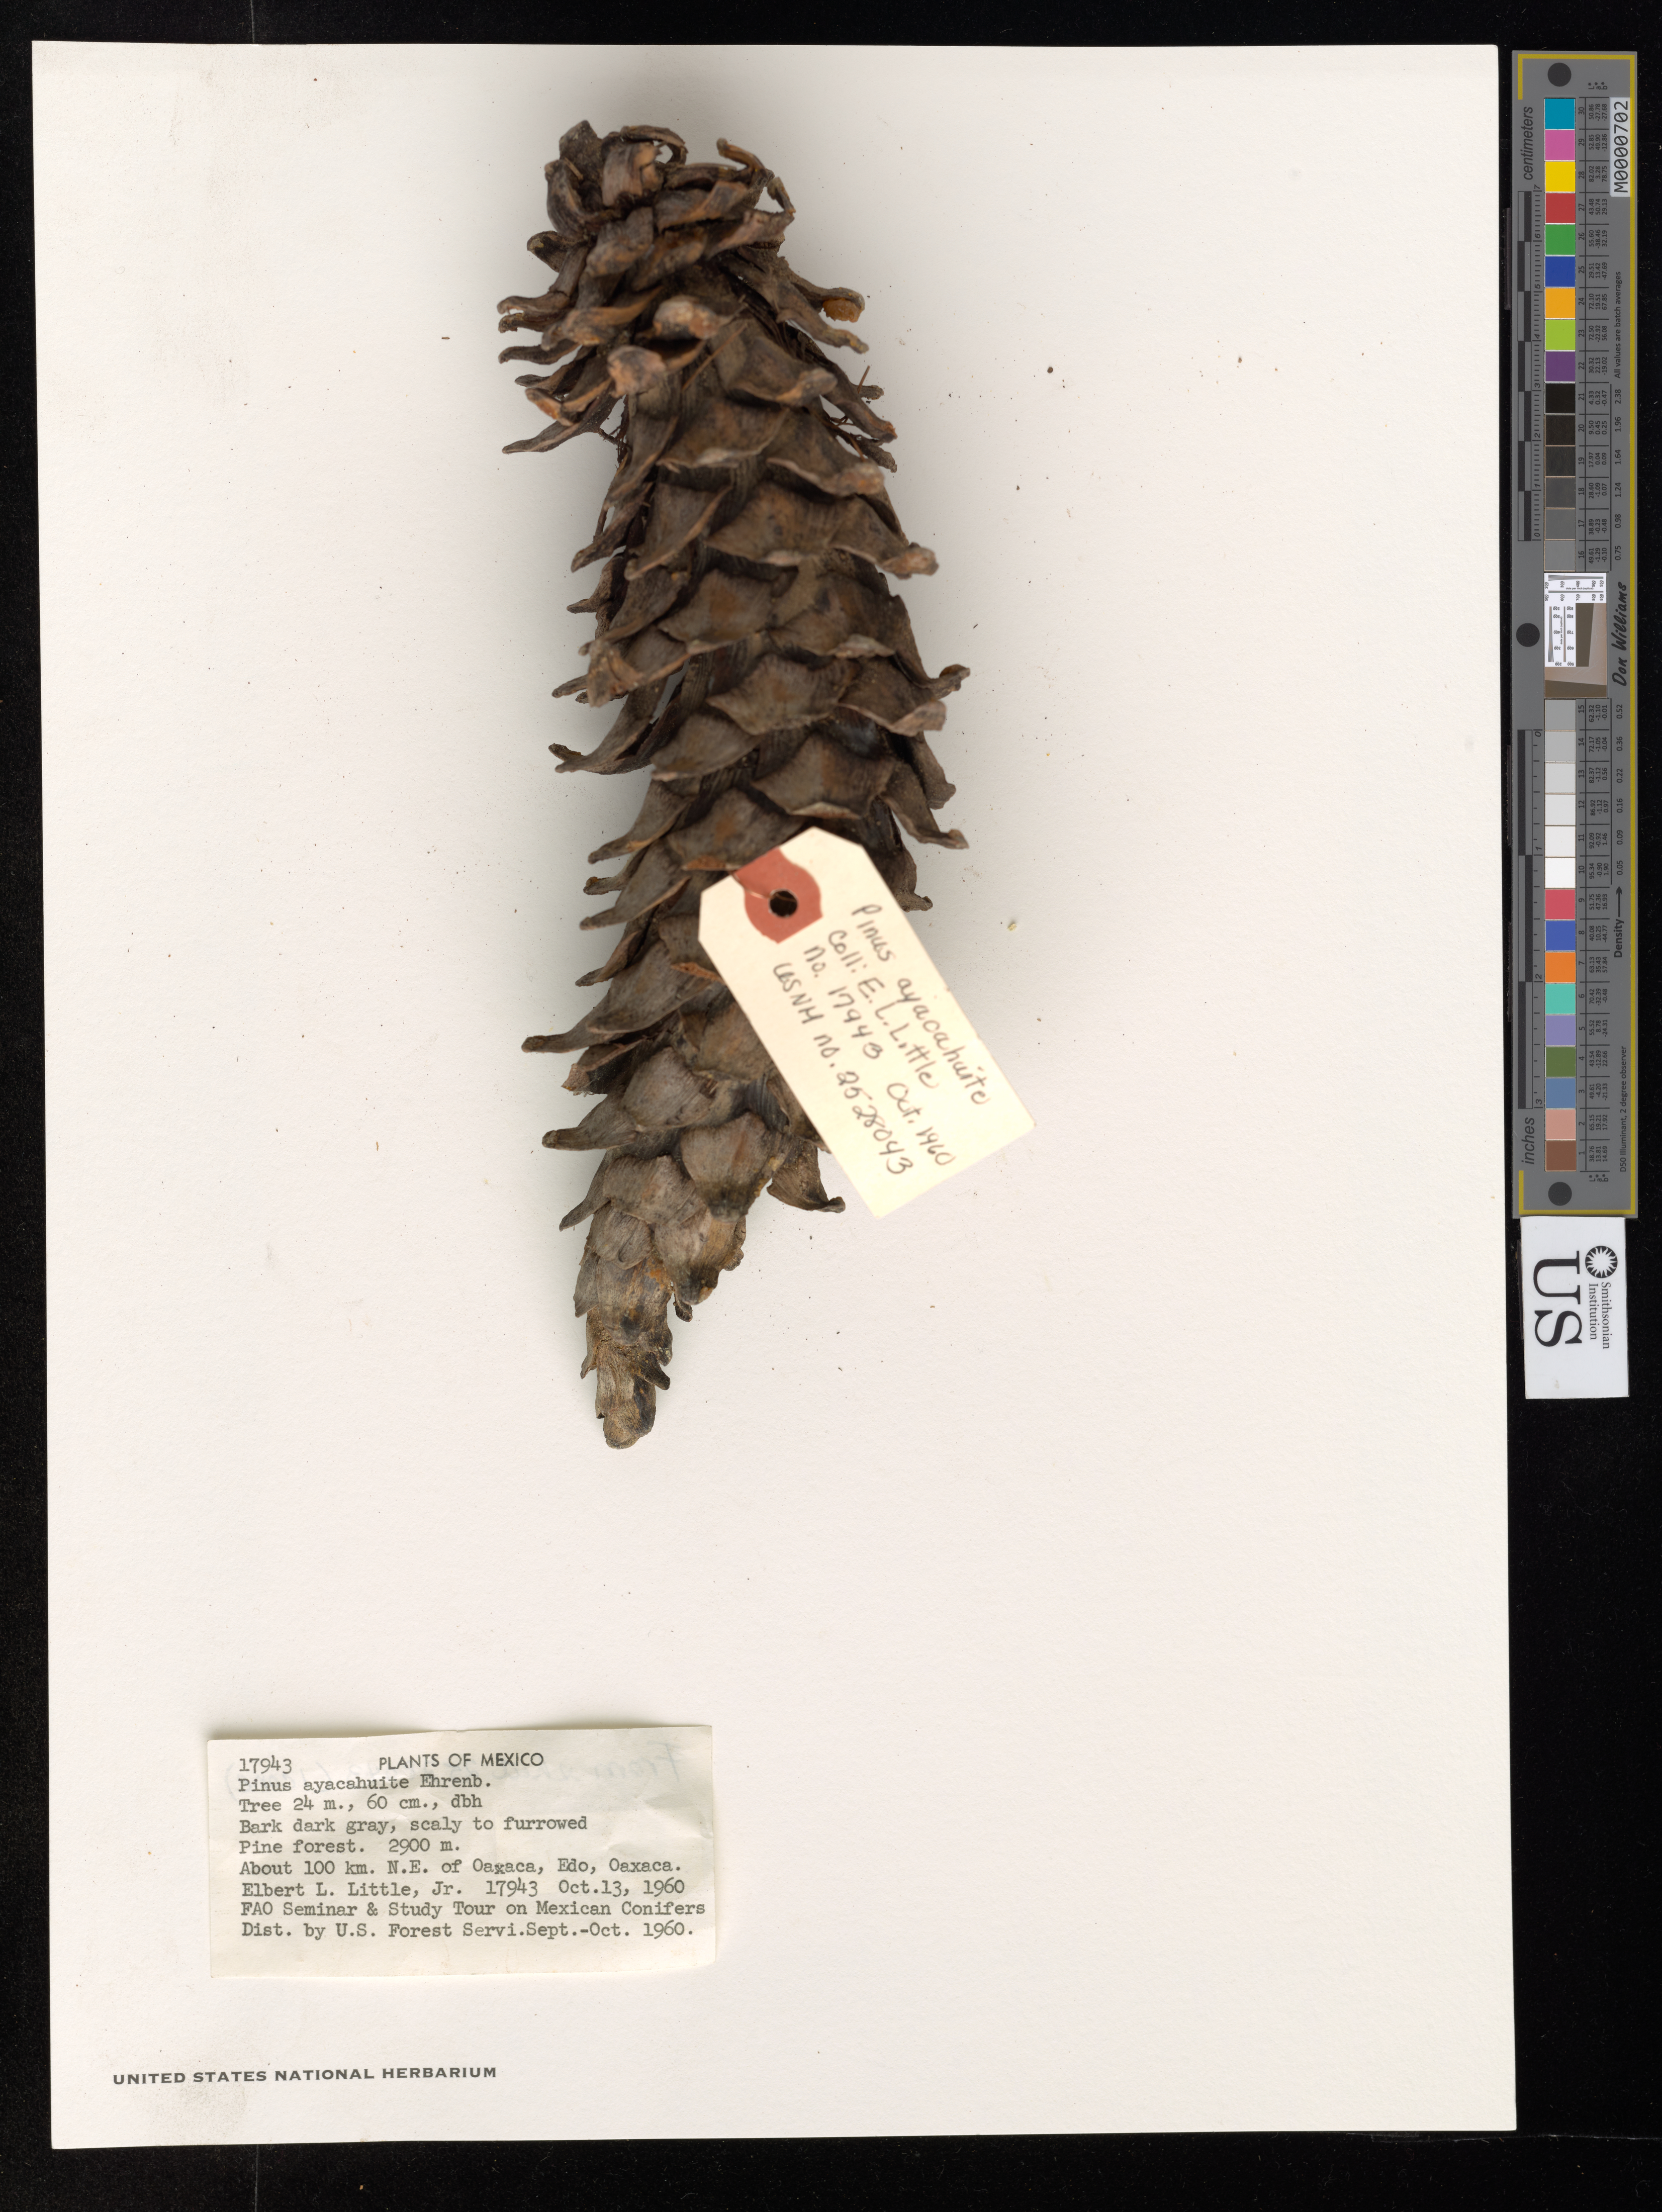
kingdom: Plantae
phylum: Tracheophyta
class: Pinopsida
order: Pinales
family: Pinaceae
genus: Pinus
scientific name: Pinus ayacahuite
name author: Ehrenb. ex Schltdl.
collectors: E. L. Little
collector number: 17943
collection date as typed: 13 Oct 1960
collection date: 1960-10-13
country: Mexico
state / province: Oaxaca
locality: About 100 km. NE of Oaxaca.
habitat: Pine forest.